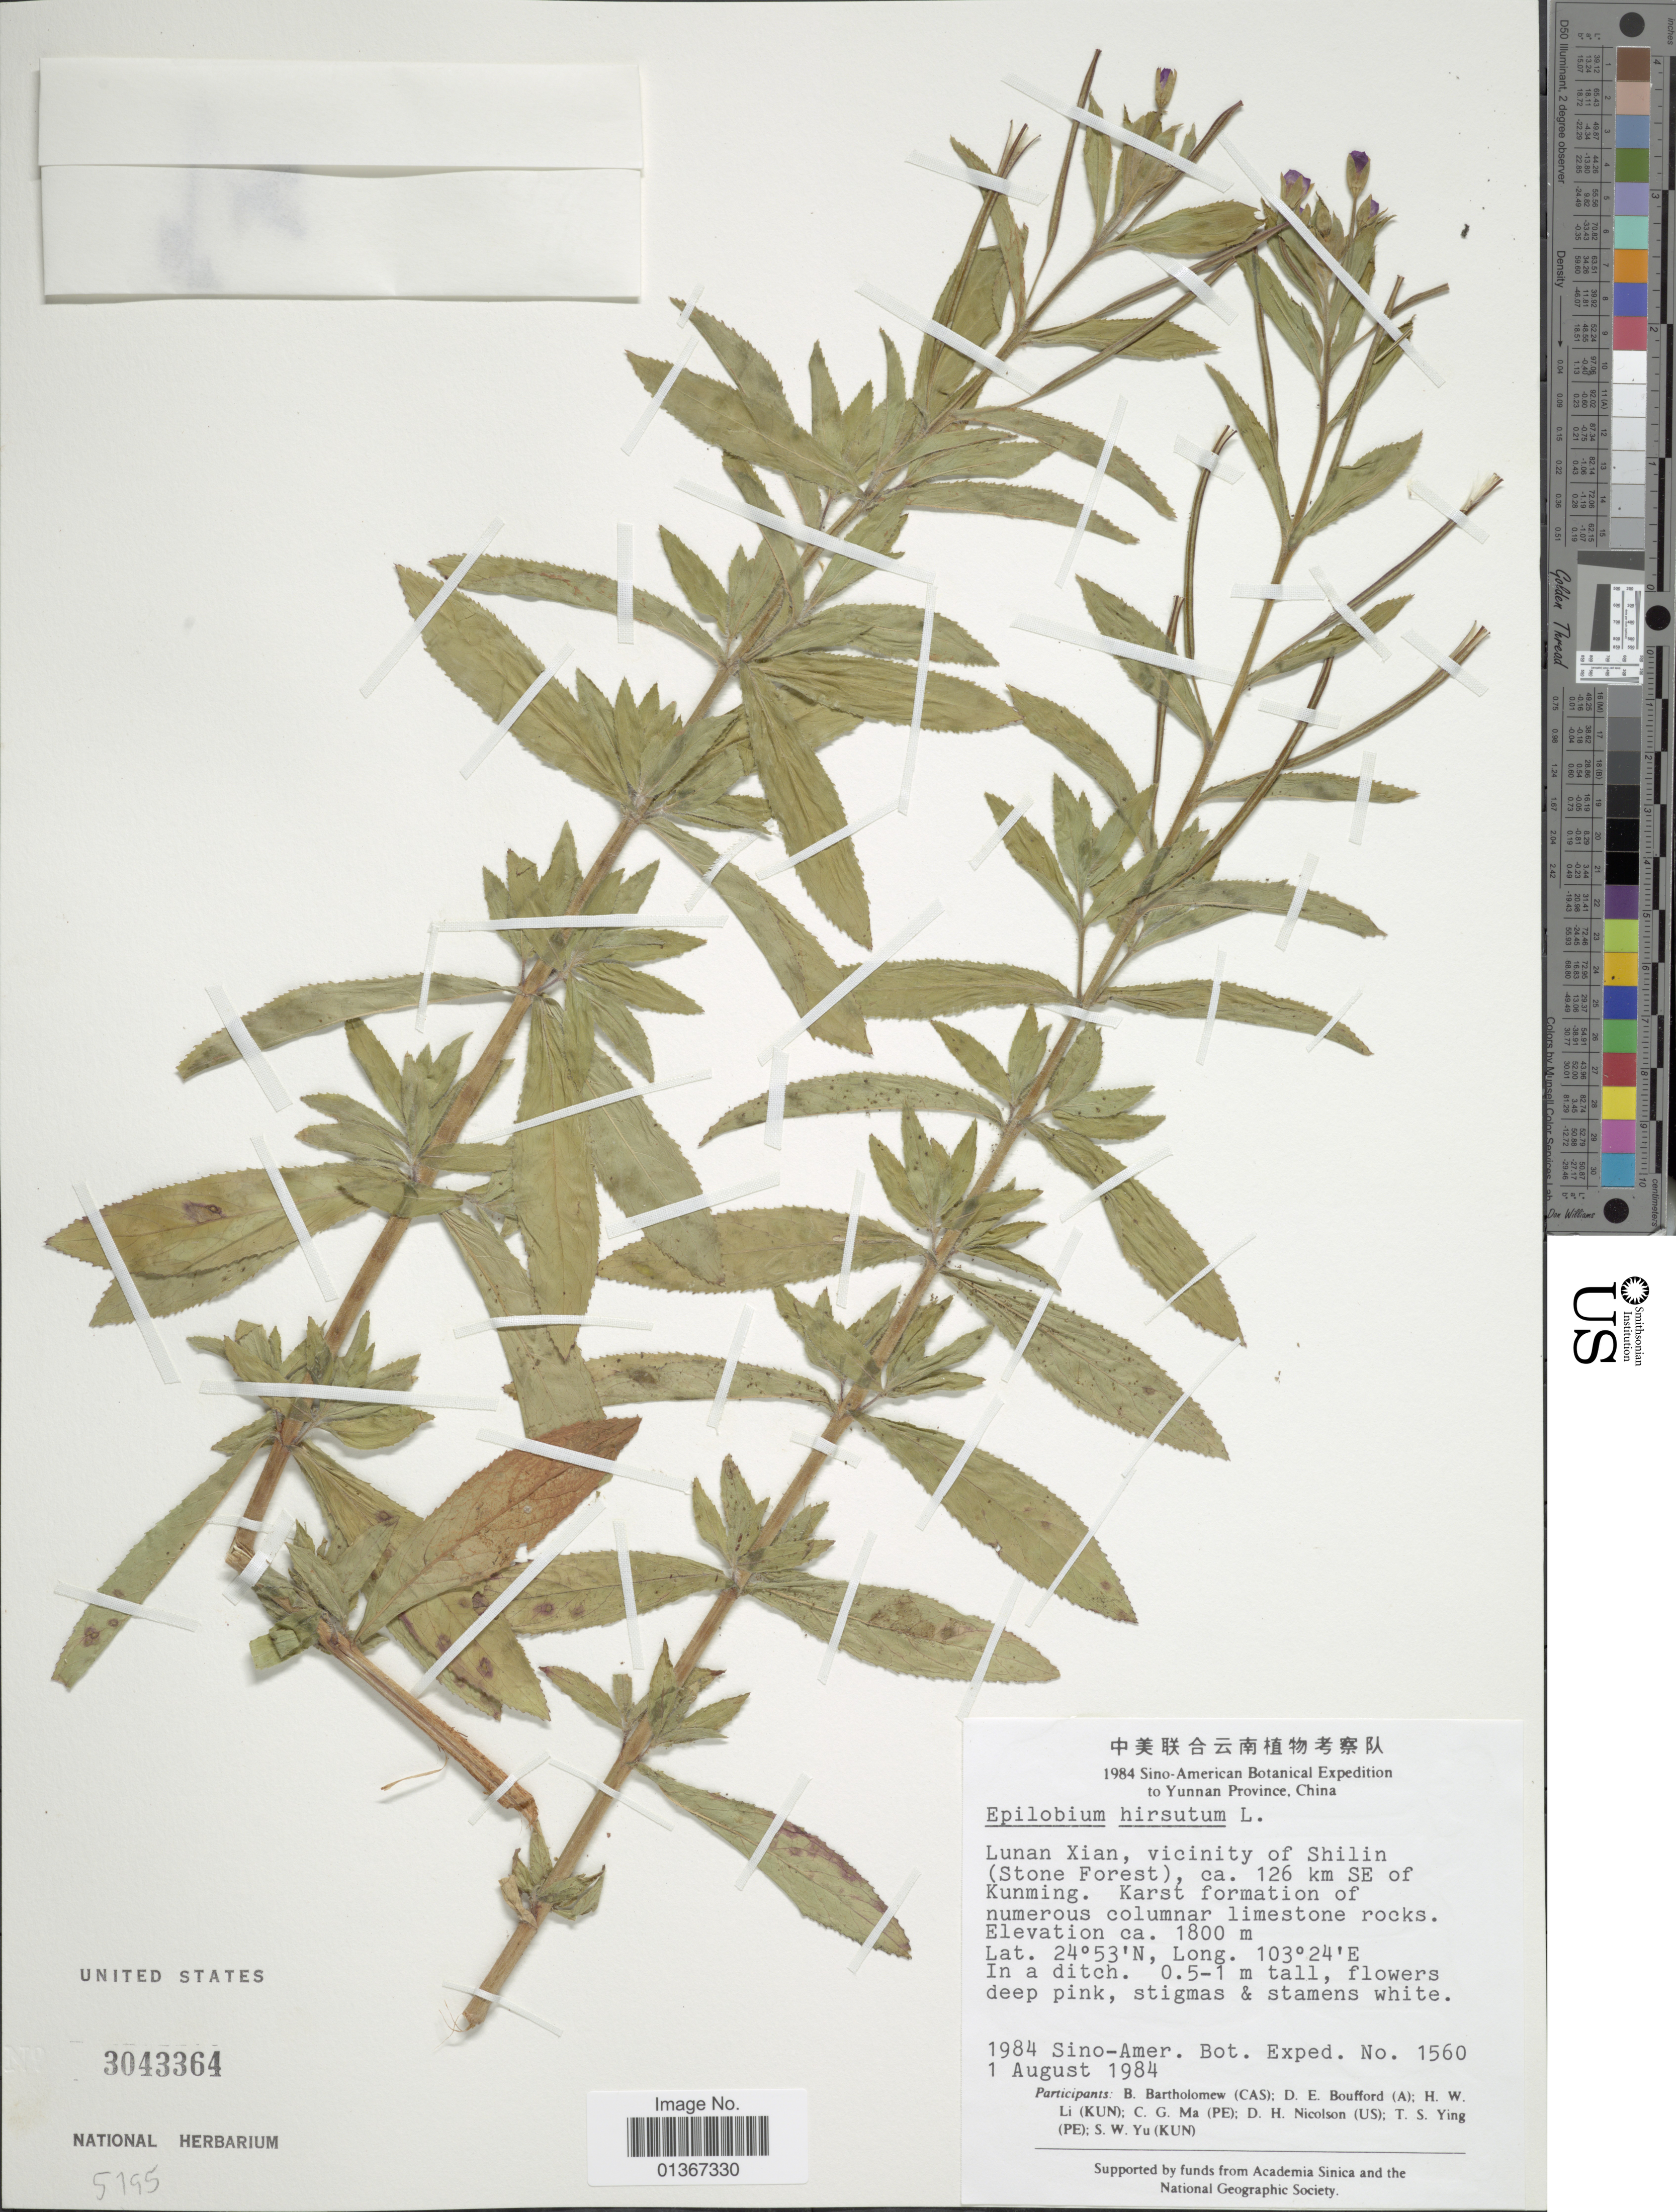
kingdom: Plantae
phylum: Tracheophyta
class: Magnoliopsida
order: Myrtales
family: Onagraceae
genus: Epilobium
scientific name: Epilobium hirsutum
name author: L.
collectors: Sino-Amer. Bot. Exped. 1984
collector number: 1560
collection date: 1984-08-01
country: China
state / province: Yunnan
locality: Lunan Xian, vicinity of Shilin (Stone Forest), ca. 126 km SE of Kunming.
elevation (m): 1800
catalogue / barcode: US 3043364